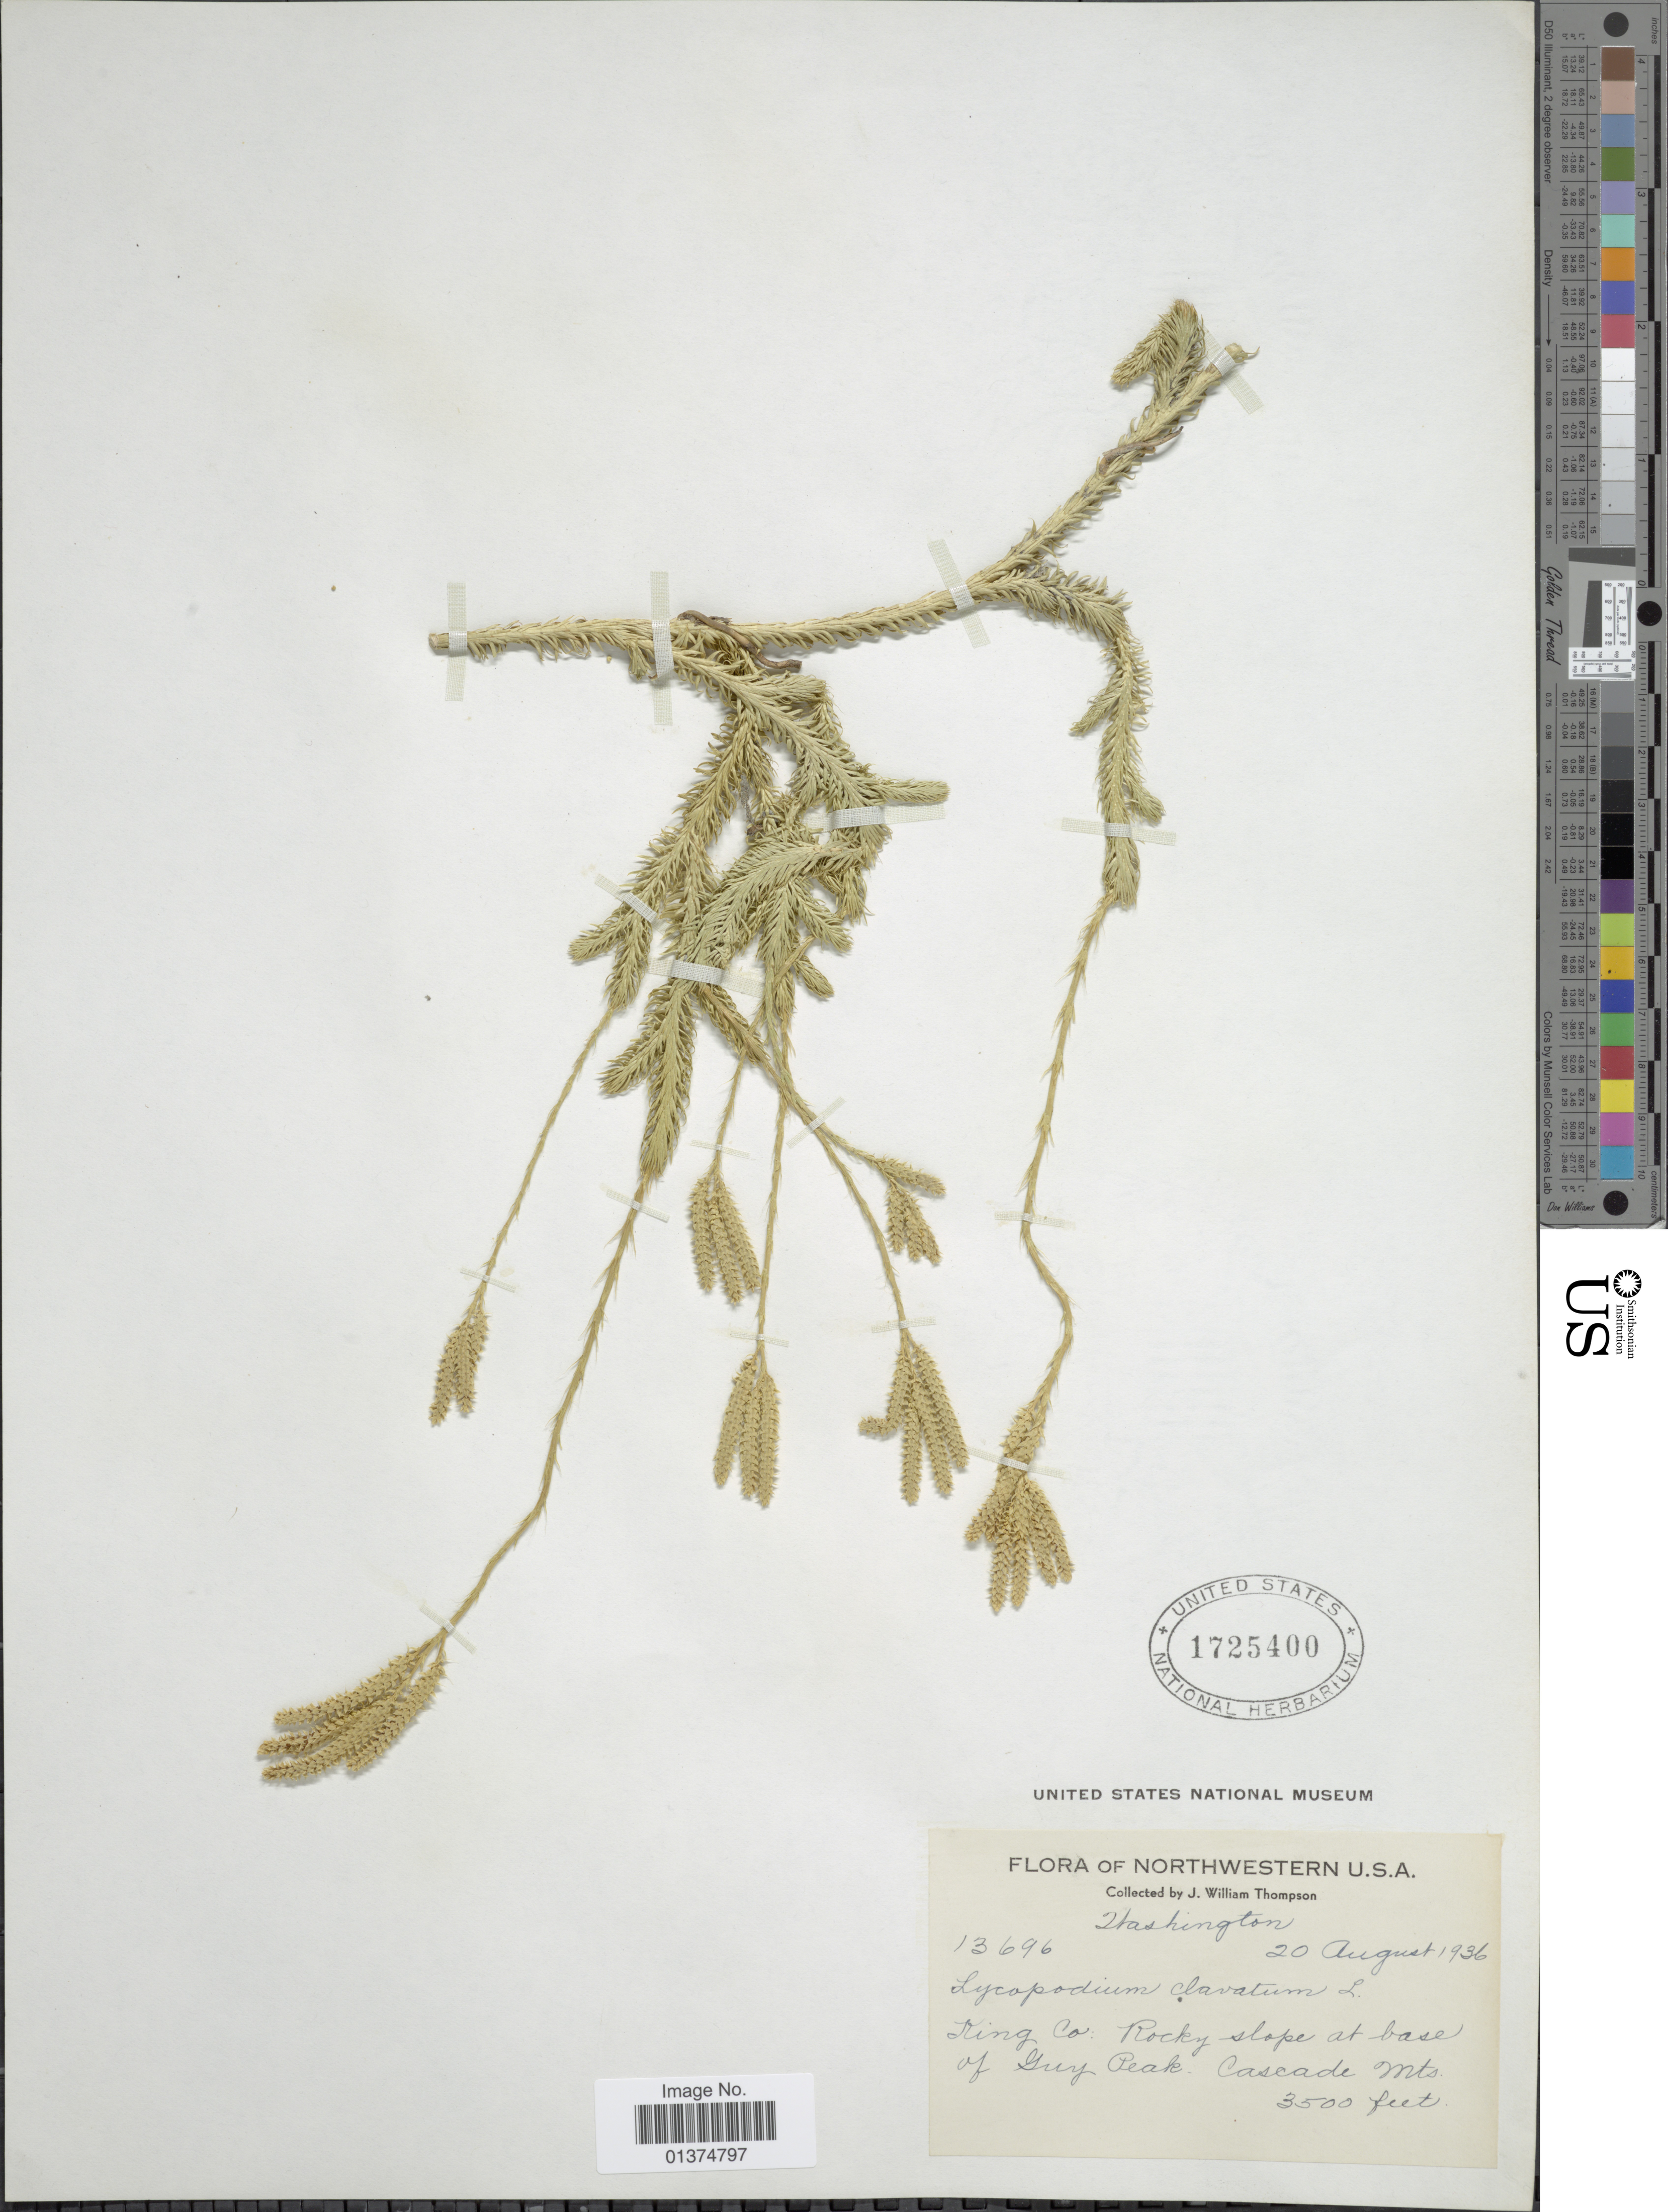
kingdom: Plantae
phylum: Tracheophyta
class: Lycopodiopsida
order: Lycopodiales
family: Lycopodiaceae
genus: Lycopodium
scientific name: Lycopodium clavatum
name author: L.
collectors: J. W. Thompson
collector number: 13696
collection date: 1936-08-20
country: United States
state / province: Washington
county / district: King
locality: Northwestern, King Co: Rocky slope at base of Guy Peak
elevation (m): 1067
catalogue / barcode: US 1725400